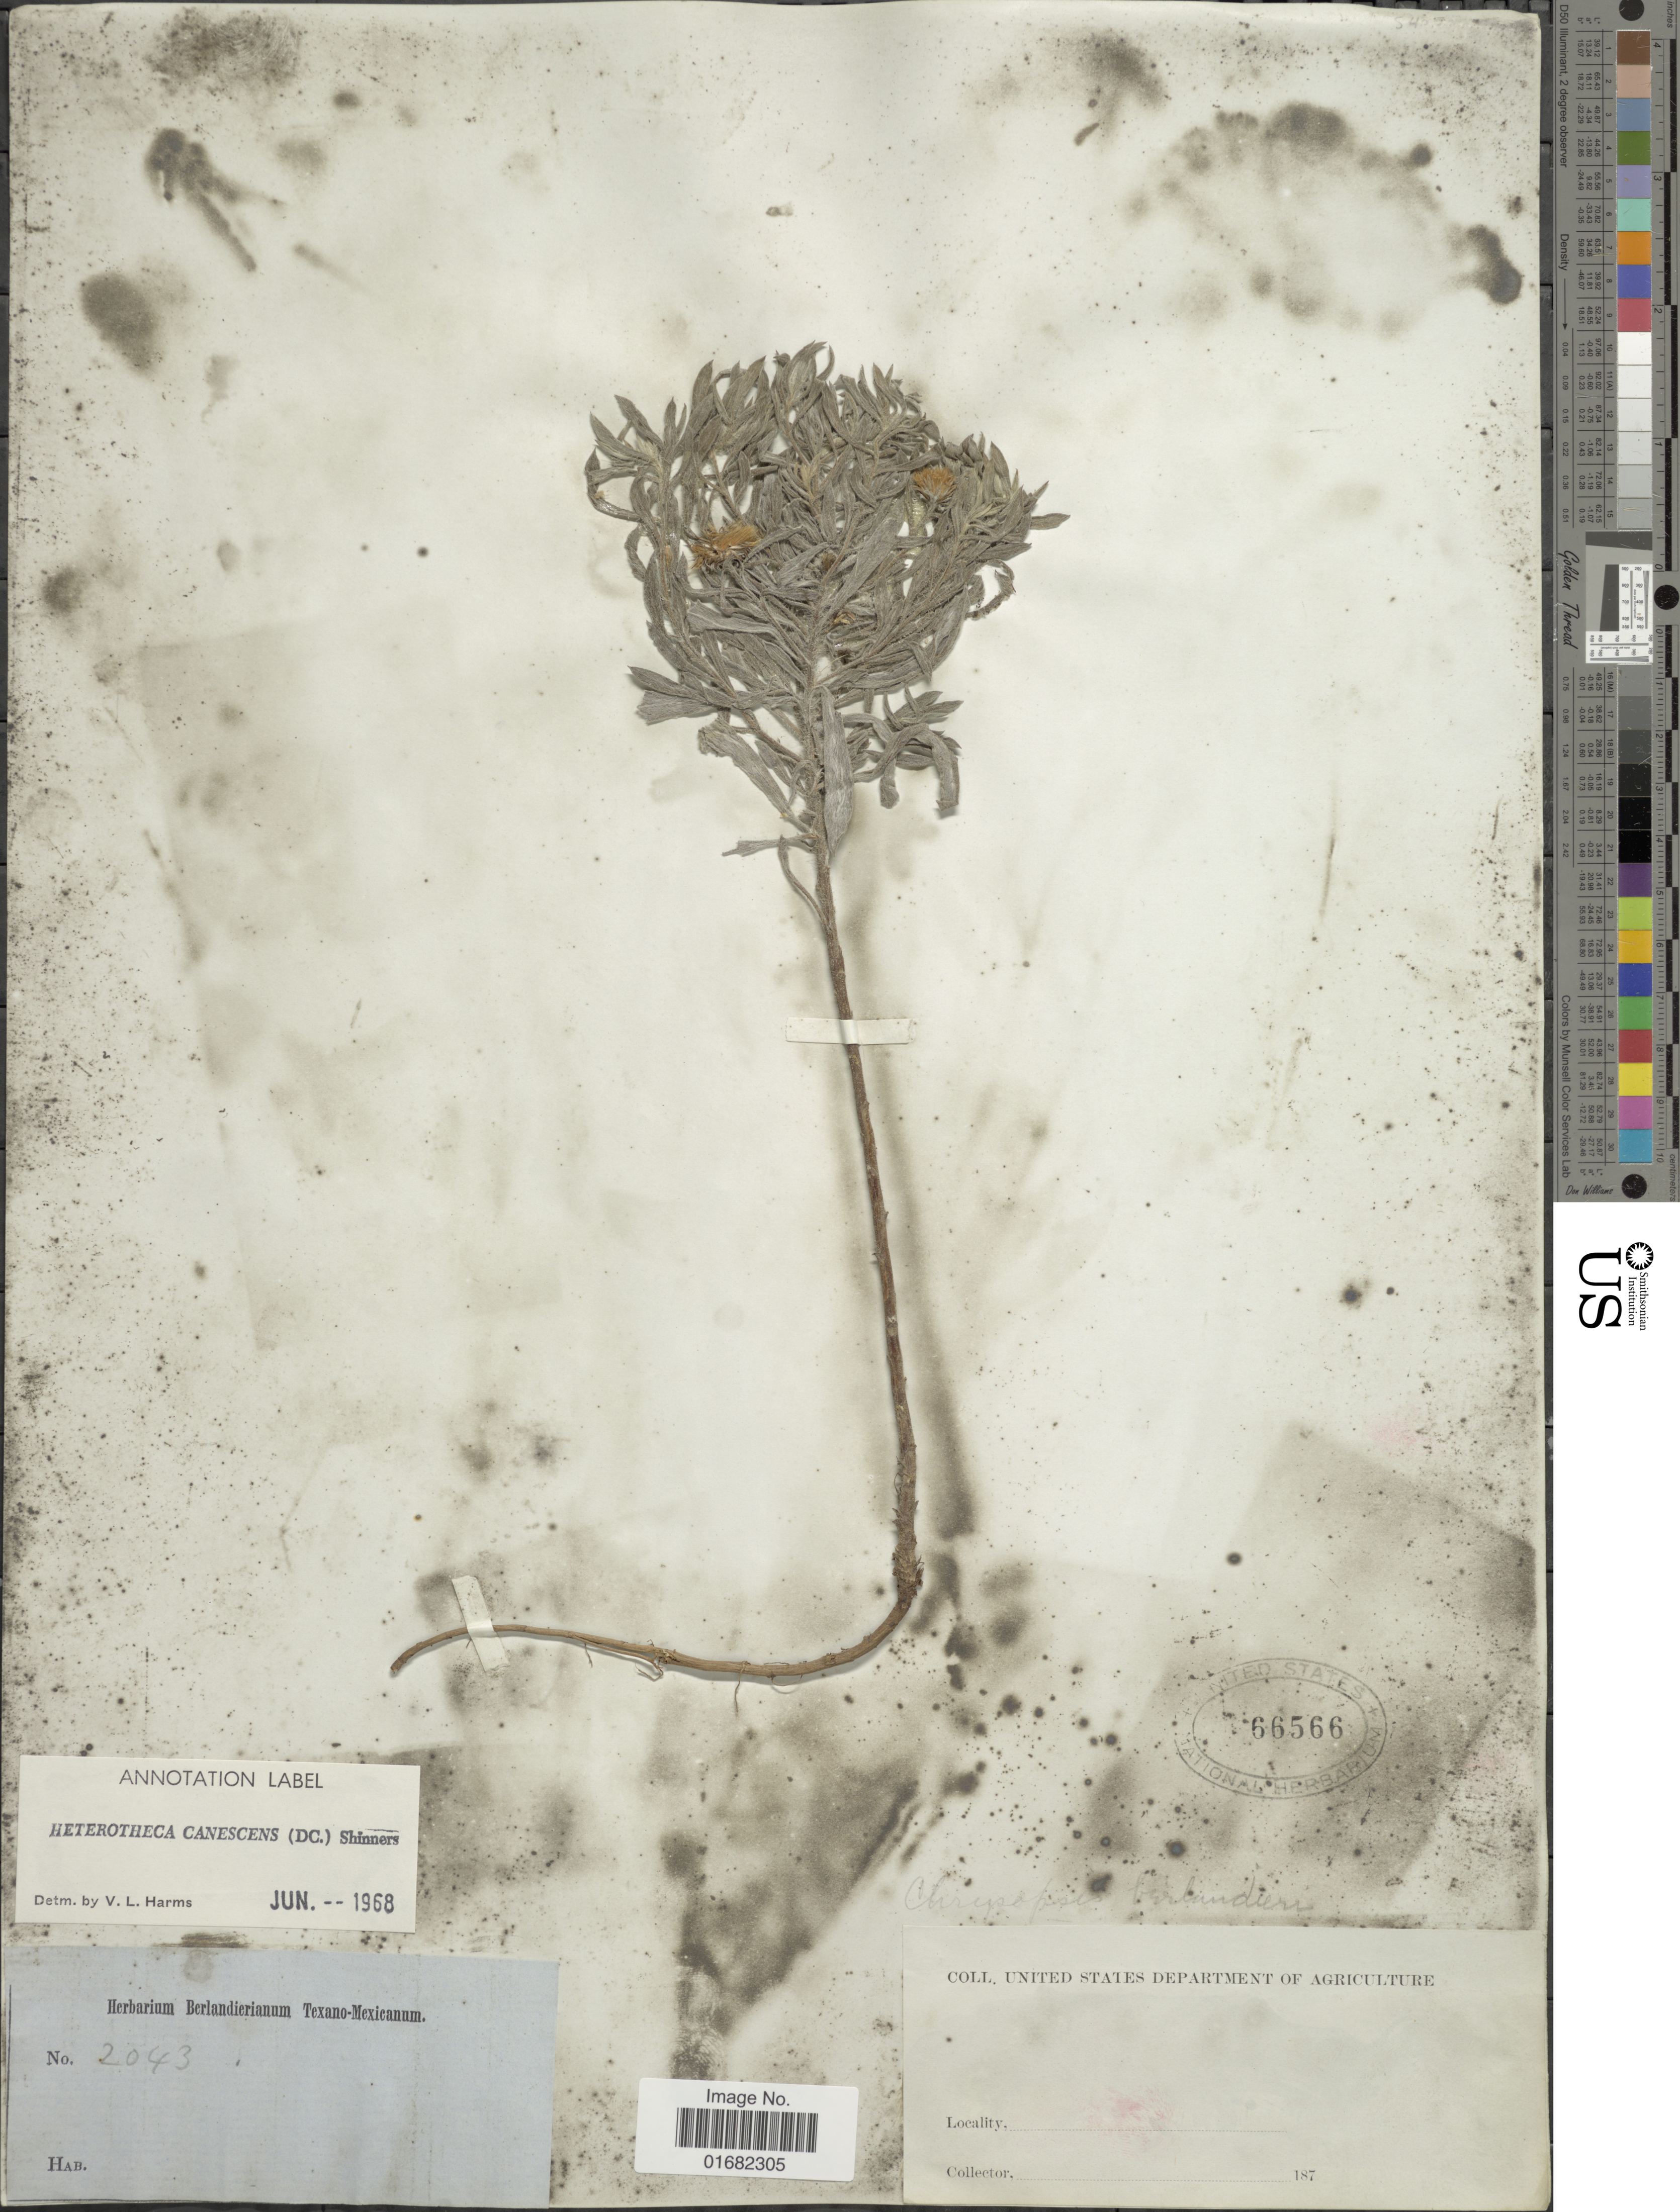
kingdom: Plantae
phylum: Tracheophyta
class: Magnoliopsida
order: Asterales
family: Asteraceae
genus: Heterotheca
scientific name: Heterotheca canescens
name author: (DC.) Shinners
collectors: ex Herb. Berlandierianum Texano-Mexicanum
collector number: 2043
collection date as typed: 187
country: United States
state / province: Texas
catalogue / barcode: US 66566